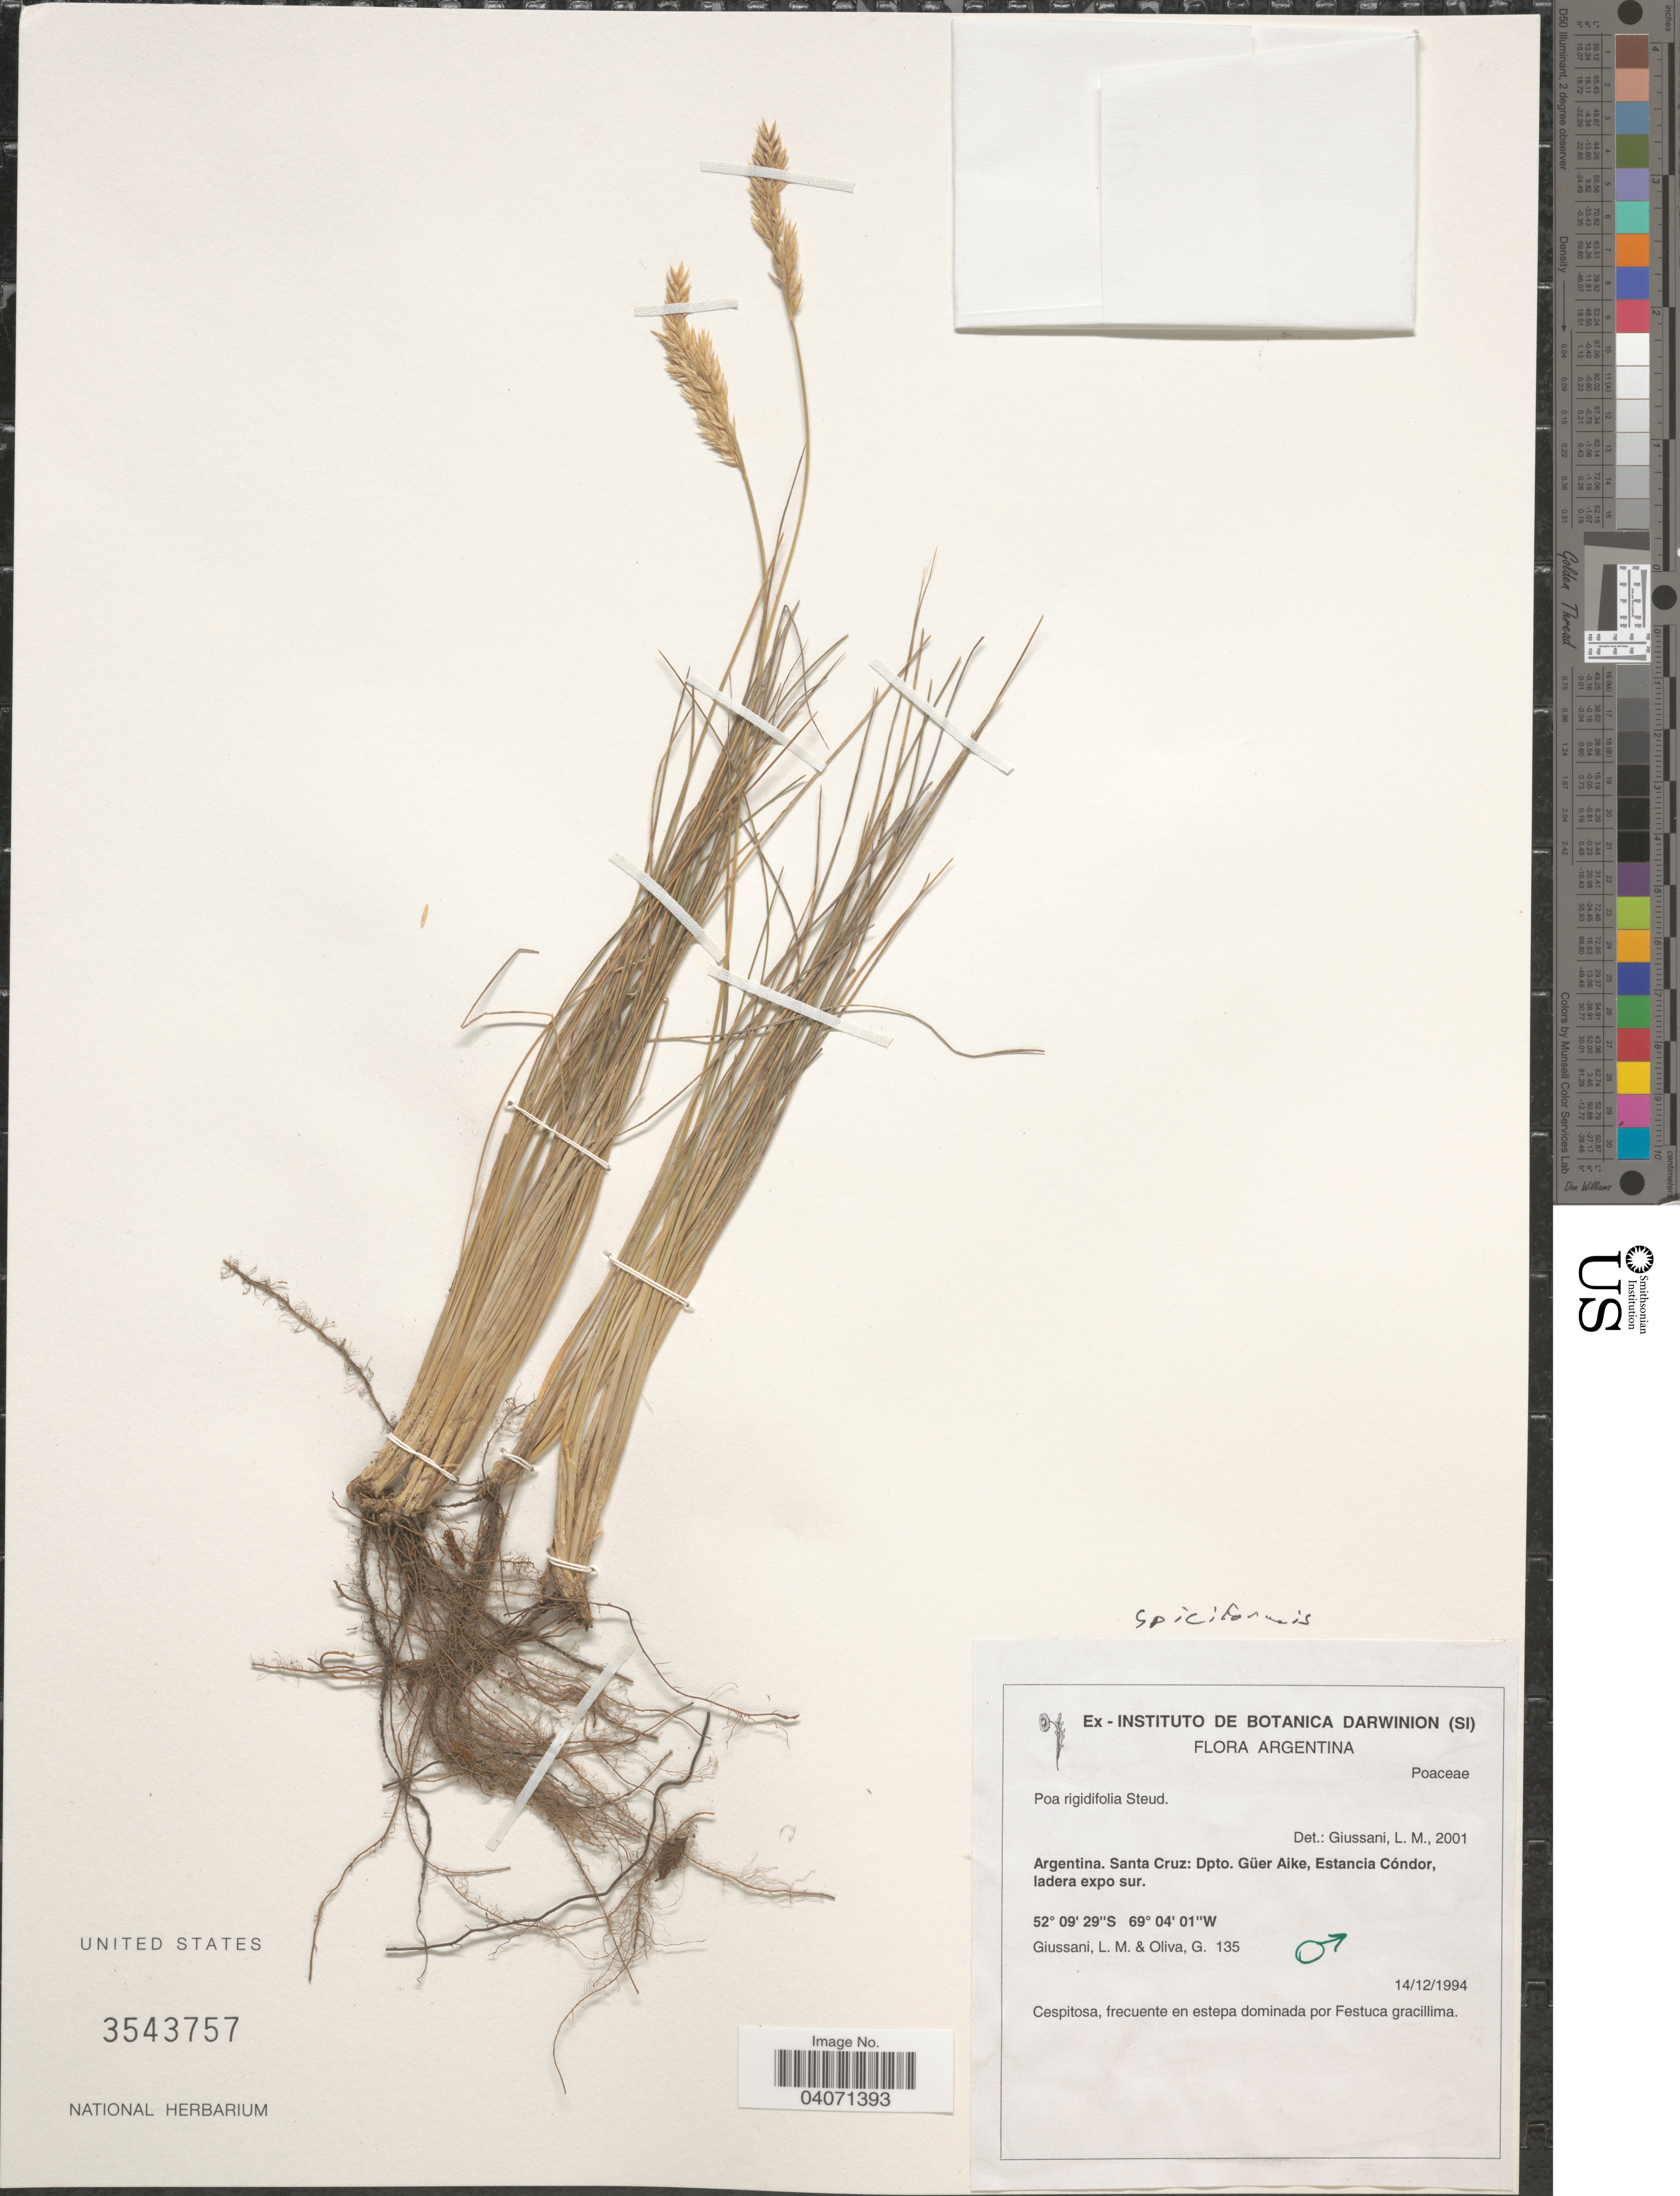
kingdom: Plantae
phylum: Tracheophyta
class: Liliopsida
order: Poales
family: Poaceae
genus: Poa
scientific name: Poa spiciformis var. spiciformis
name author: Steud.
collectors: L. Giussani & G. Oliva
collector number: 135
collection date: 1994-12-14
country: Argentina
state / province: Santa Cruz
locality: Dpto. Güer Aike, Estancia Cóndor, ladera expo sur.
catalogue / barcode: US 3543757